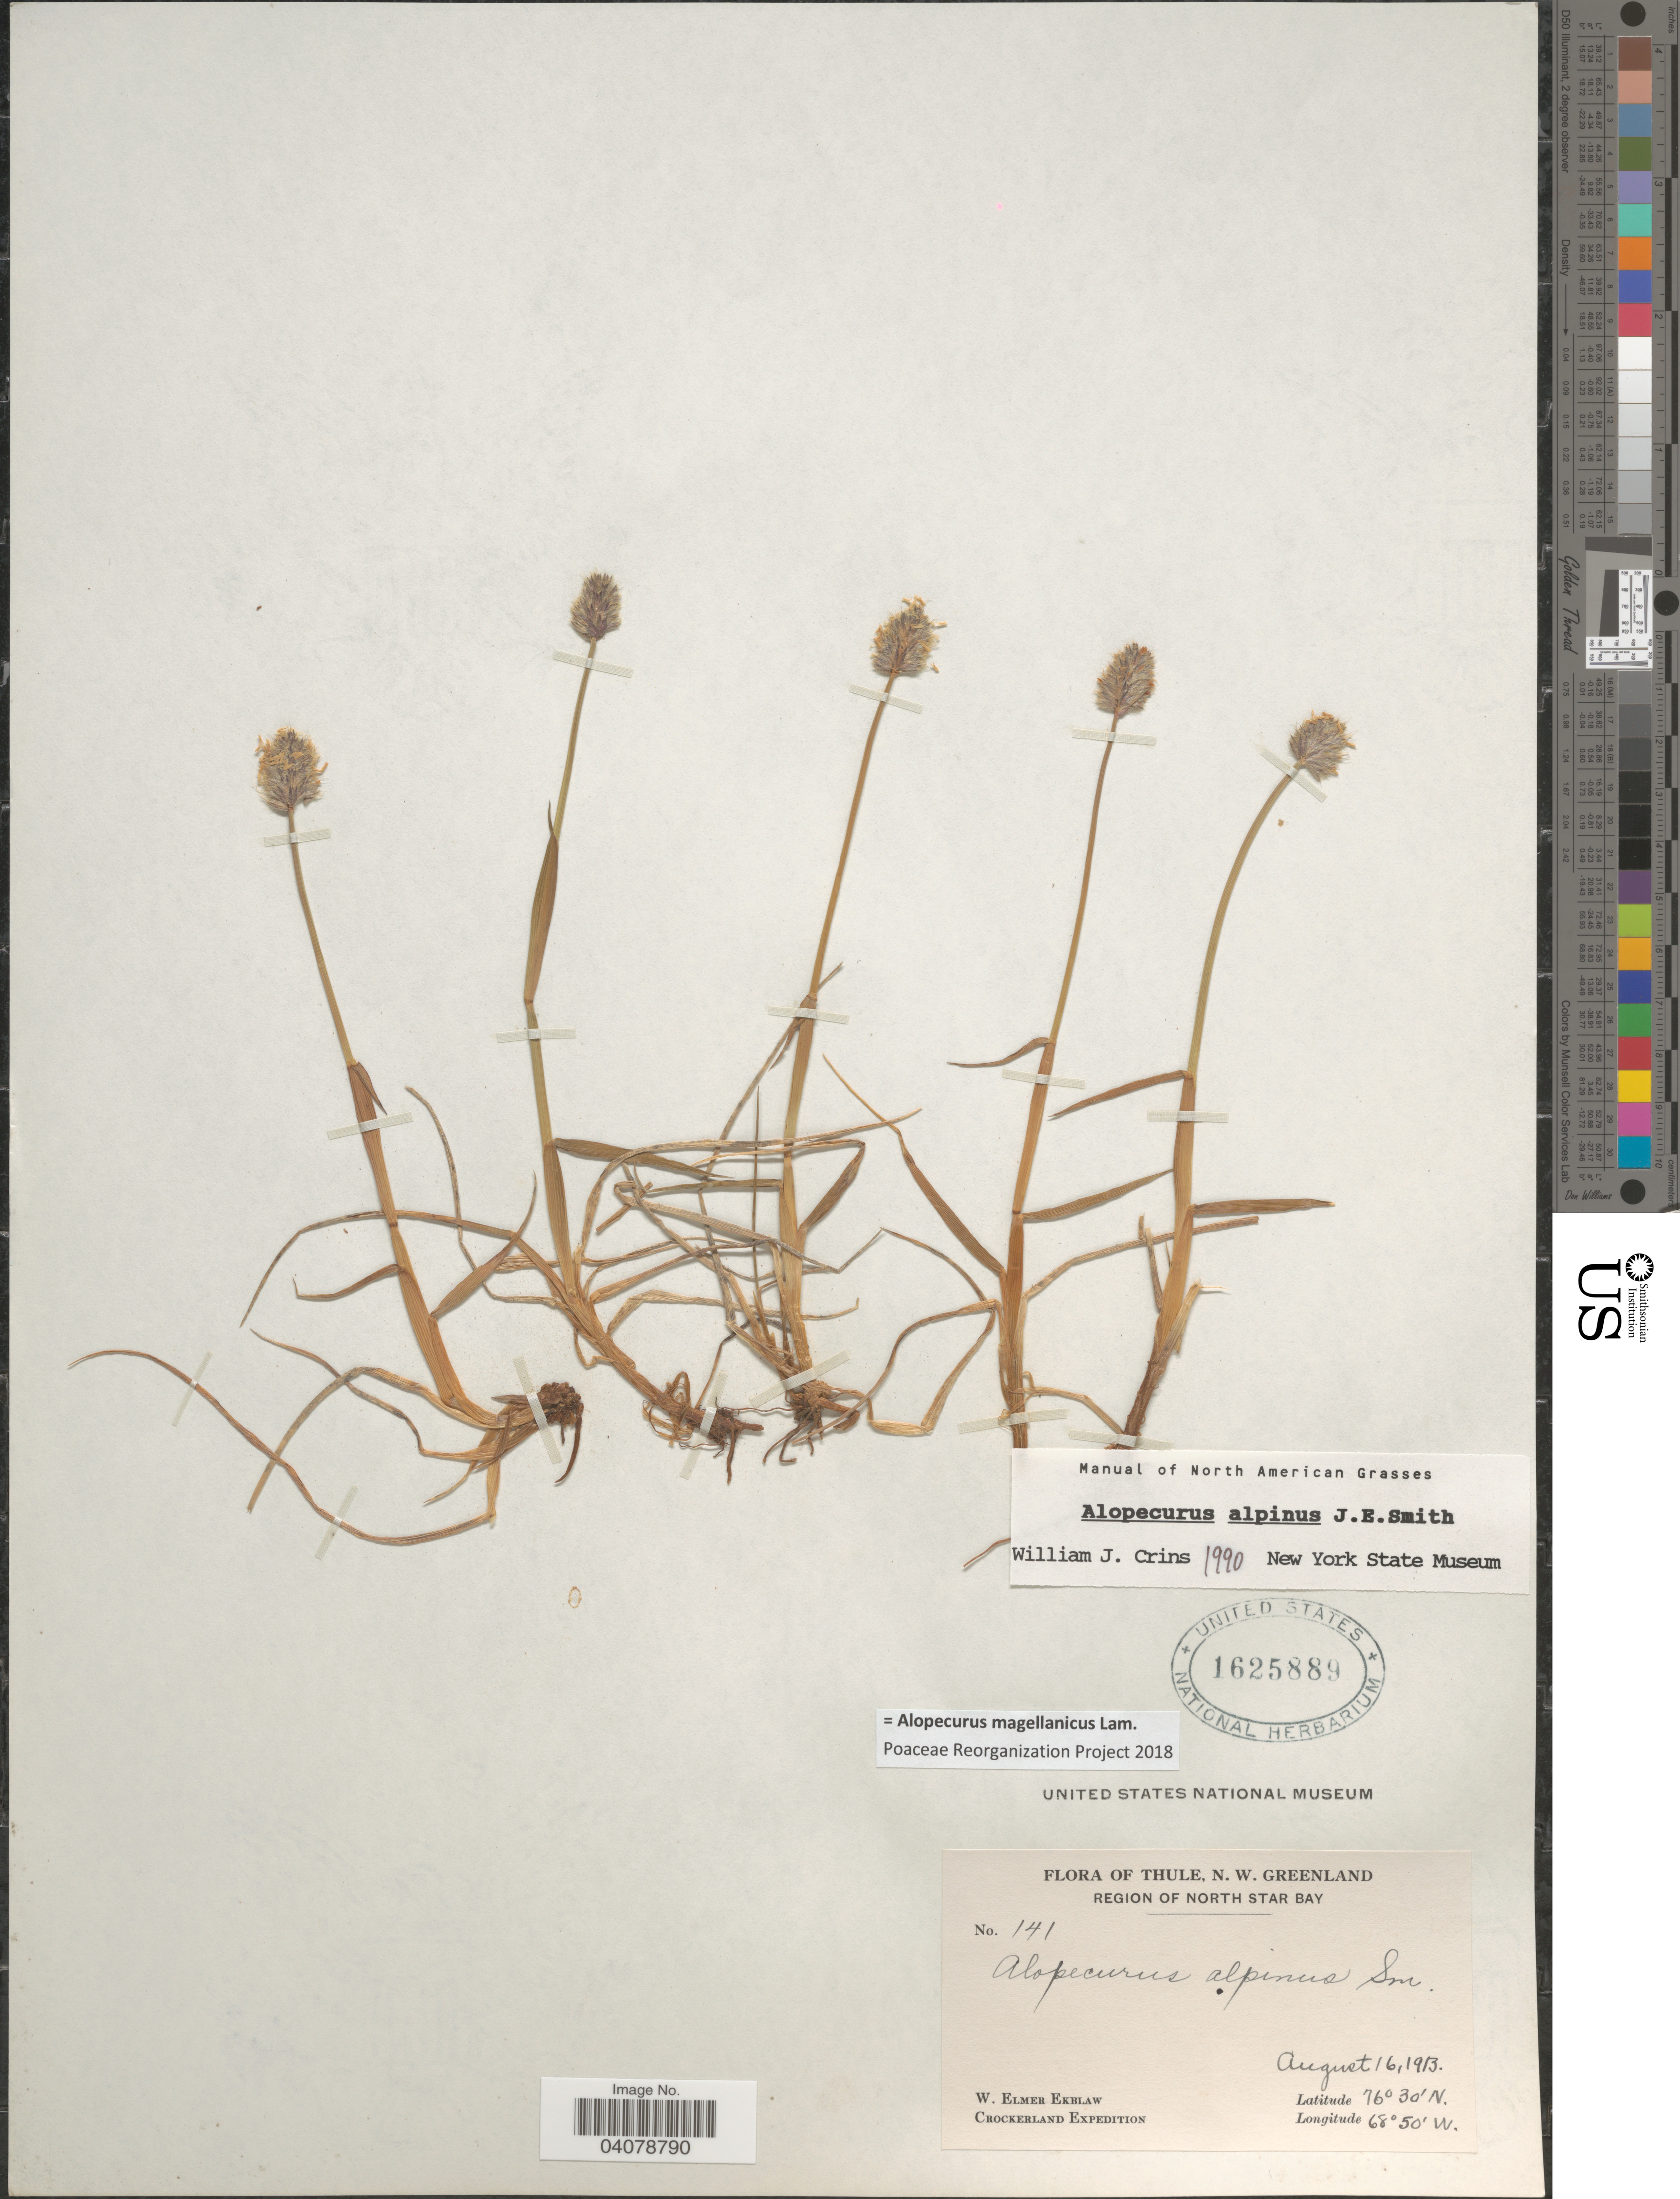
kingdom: Plantae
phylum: Tracheophyta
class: Liliopsida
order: Poales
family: Poaceae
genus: Alopecurus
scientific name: Alopecurus magellanicus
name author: Lam.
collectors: W. Ekblaw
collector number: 141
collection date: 1913-08-16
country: Greenland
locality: Thule, N.W. Greenland. Region of North Star Bay. Crockerland Expedition.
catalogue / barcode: US 1625889